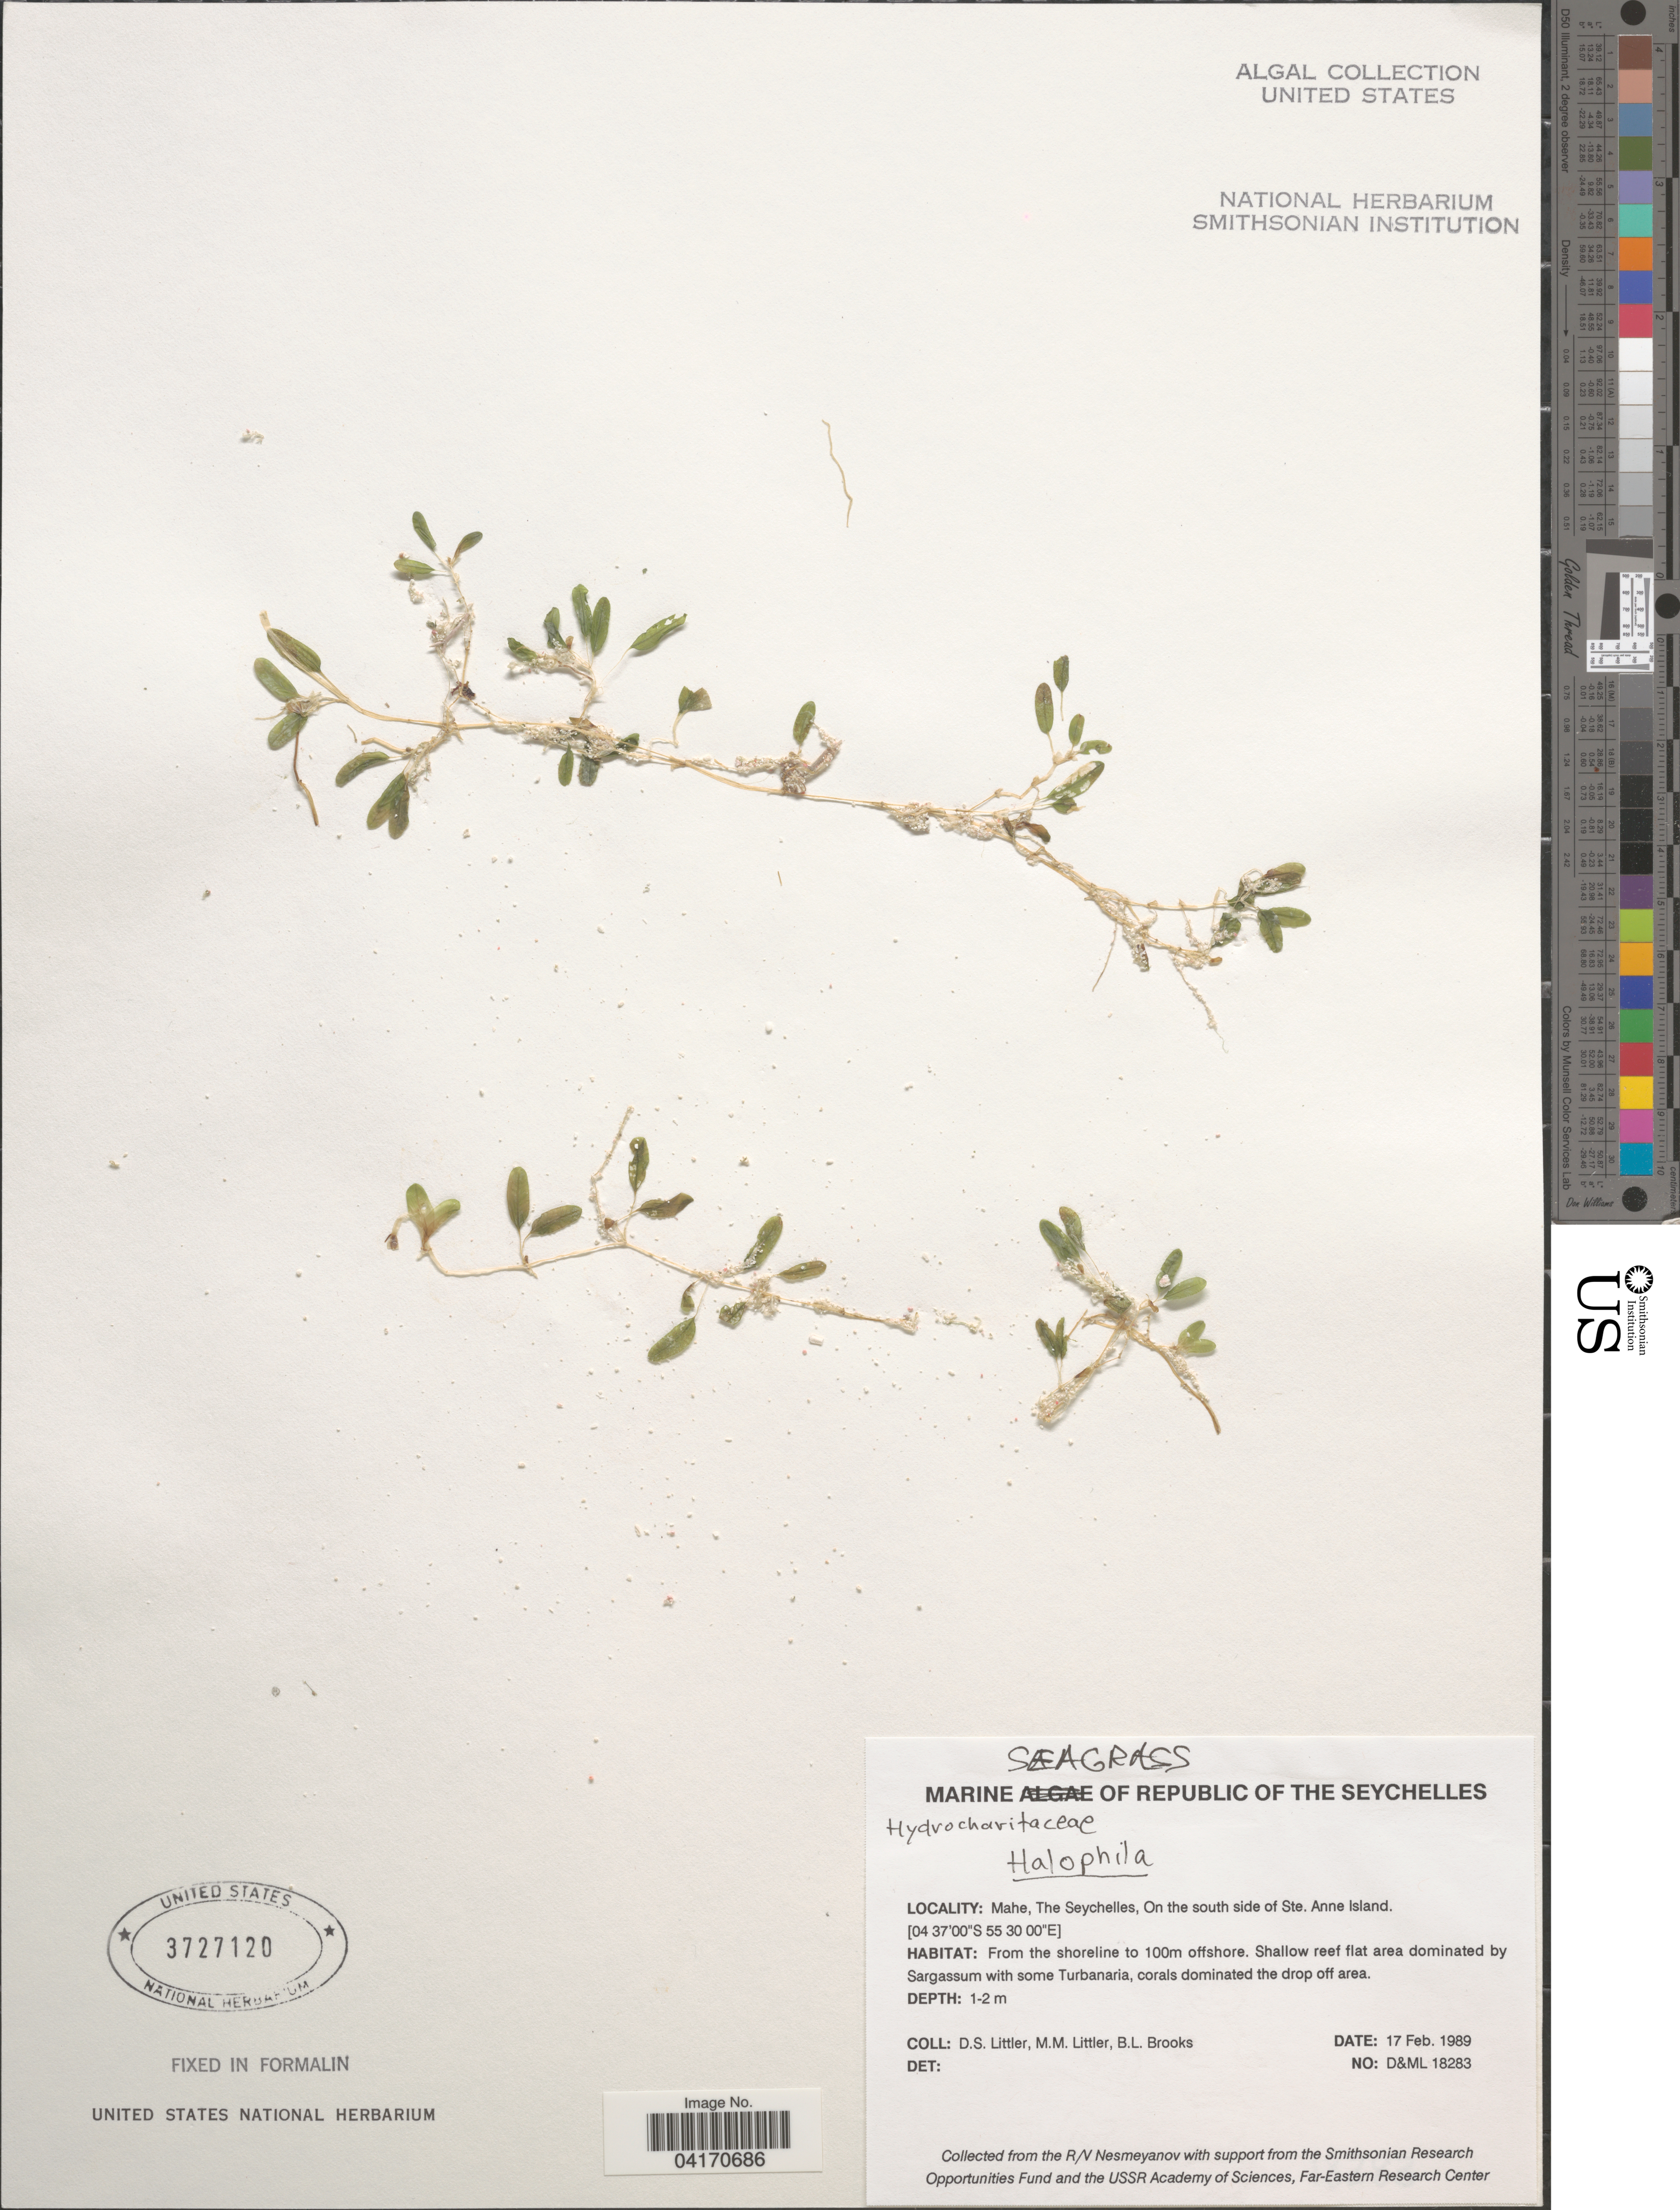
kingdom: Plantae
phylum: Tracheophyta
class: Liliopsida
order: Alismatales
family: Hydrocharitaceae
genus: Halophila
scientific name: Halophila sp.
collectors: D. S. Littler & B. Brooks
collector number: D&ML 18283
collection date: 1989-02-17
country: Seychelles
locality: Republic of the Seychelles. Mahe, The Seychelles, On the south side of Ste. Anne Island.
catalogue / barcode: US 3727120